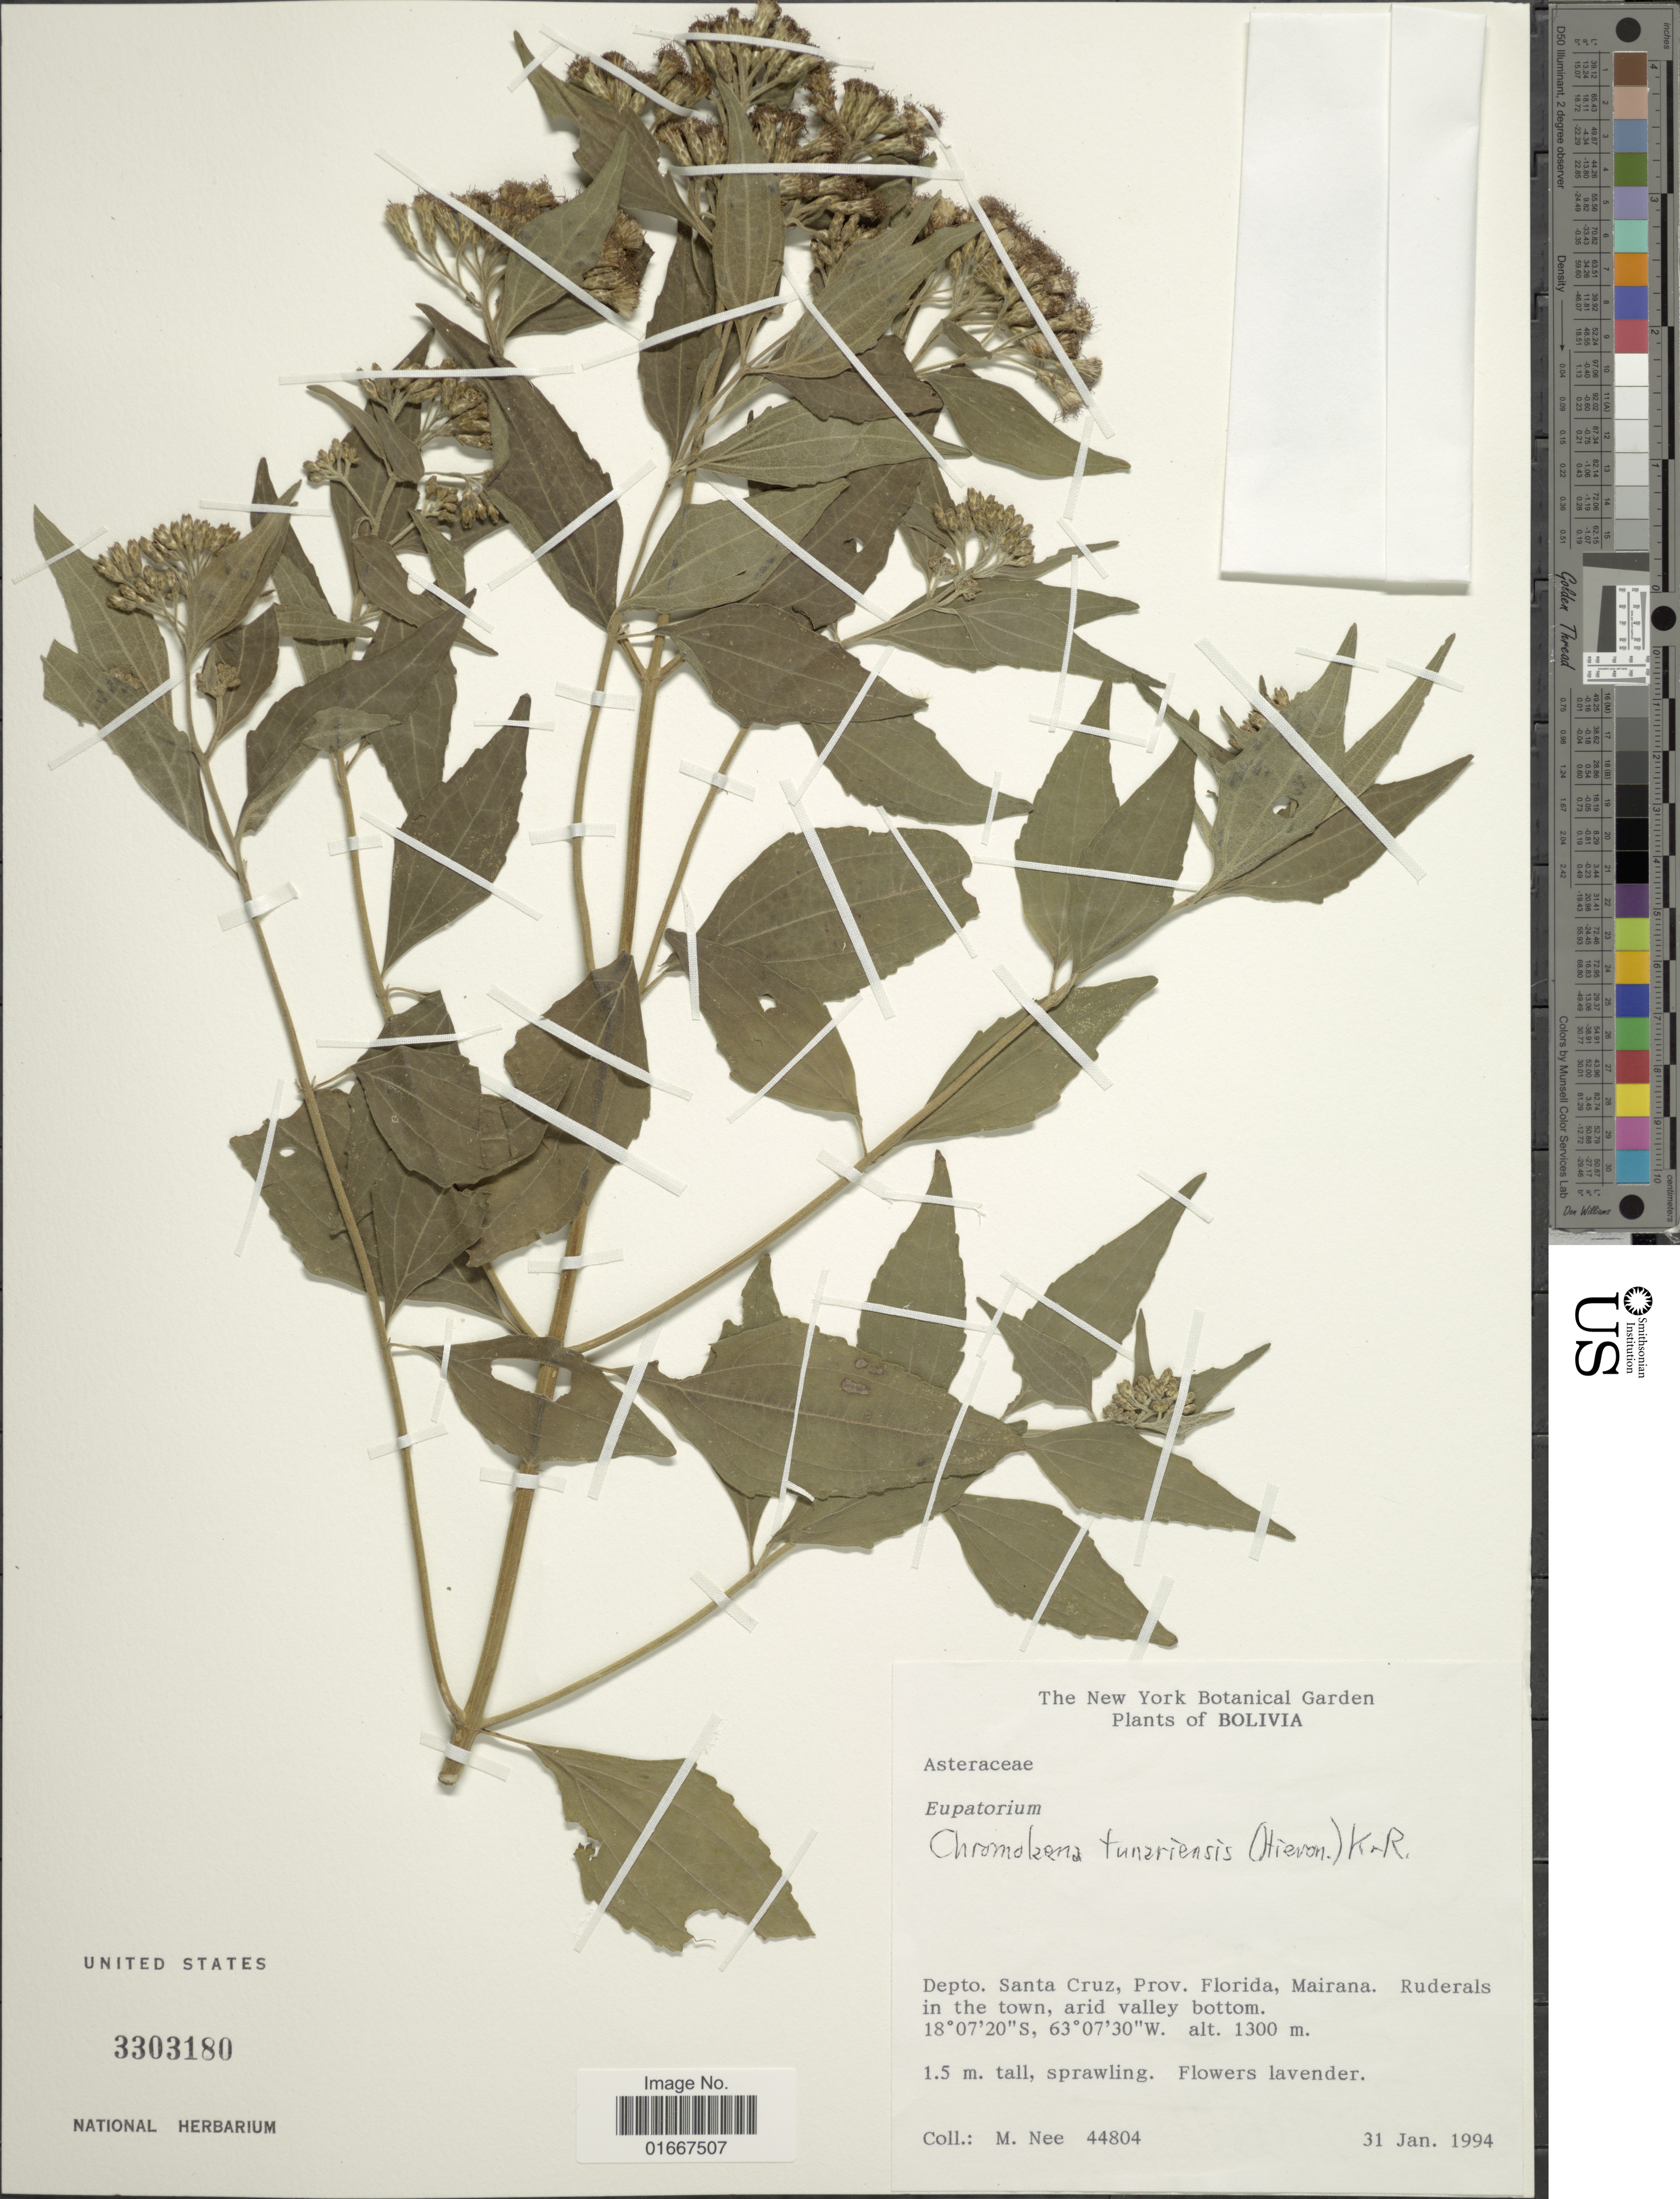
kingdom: Plantae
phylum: Tracheophyta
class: Magnoliopsida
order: Asterales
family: Asteraceae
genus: Chromolaena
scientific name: Chromolaena tunariensis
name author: (Hieron.) R.M. King & H. Rob.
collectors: M. Nee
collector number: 44804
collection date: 1994-01-31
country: Bolivia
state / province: Santa Cruz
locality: Prov. Florida, Mairana. Ruderals in the town, arid valley bottom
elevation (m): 1300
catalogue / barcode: US 3303180